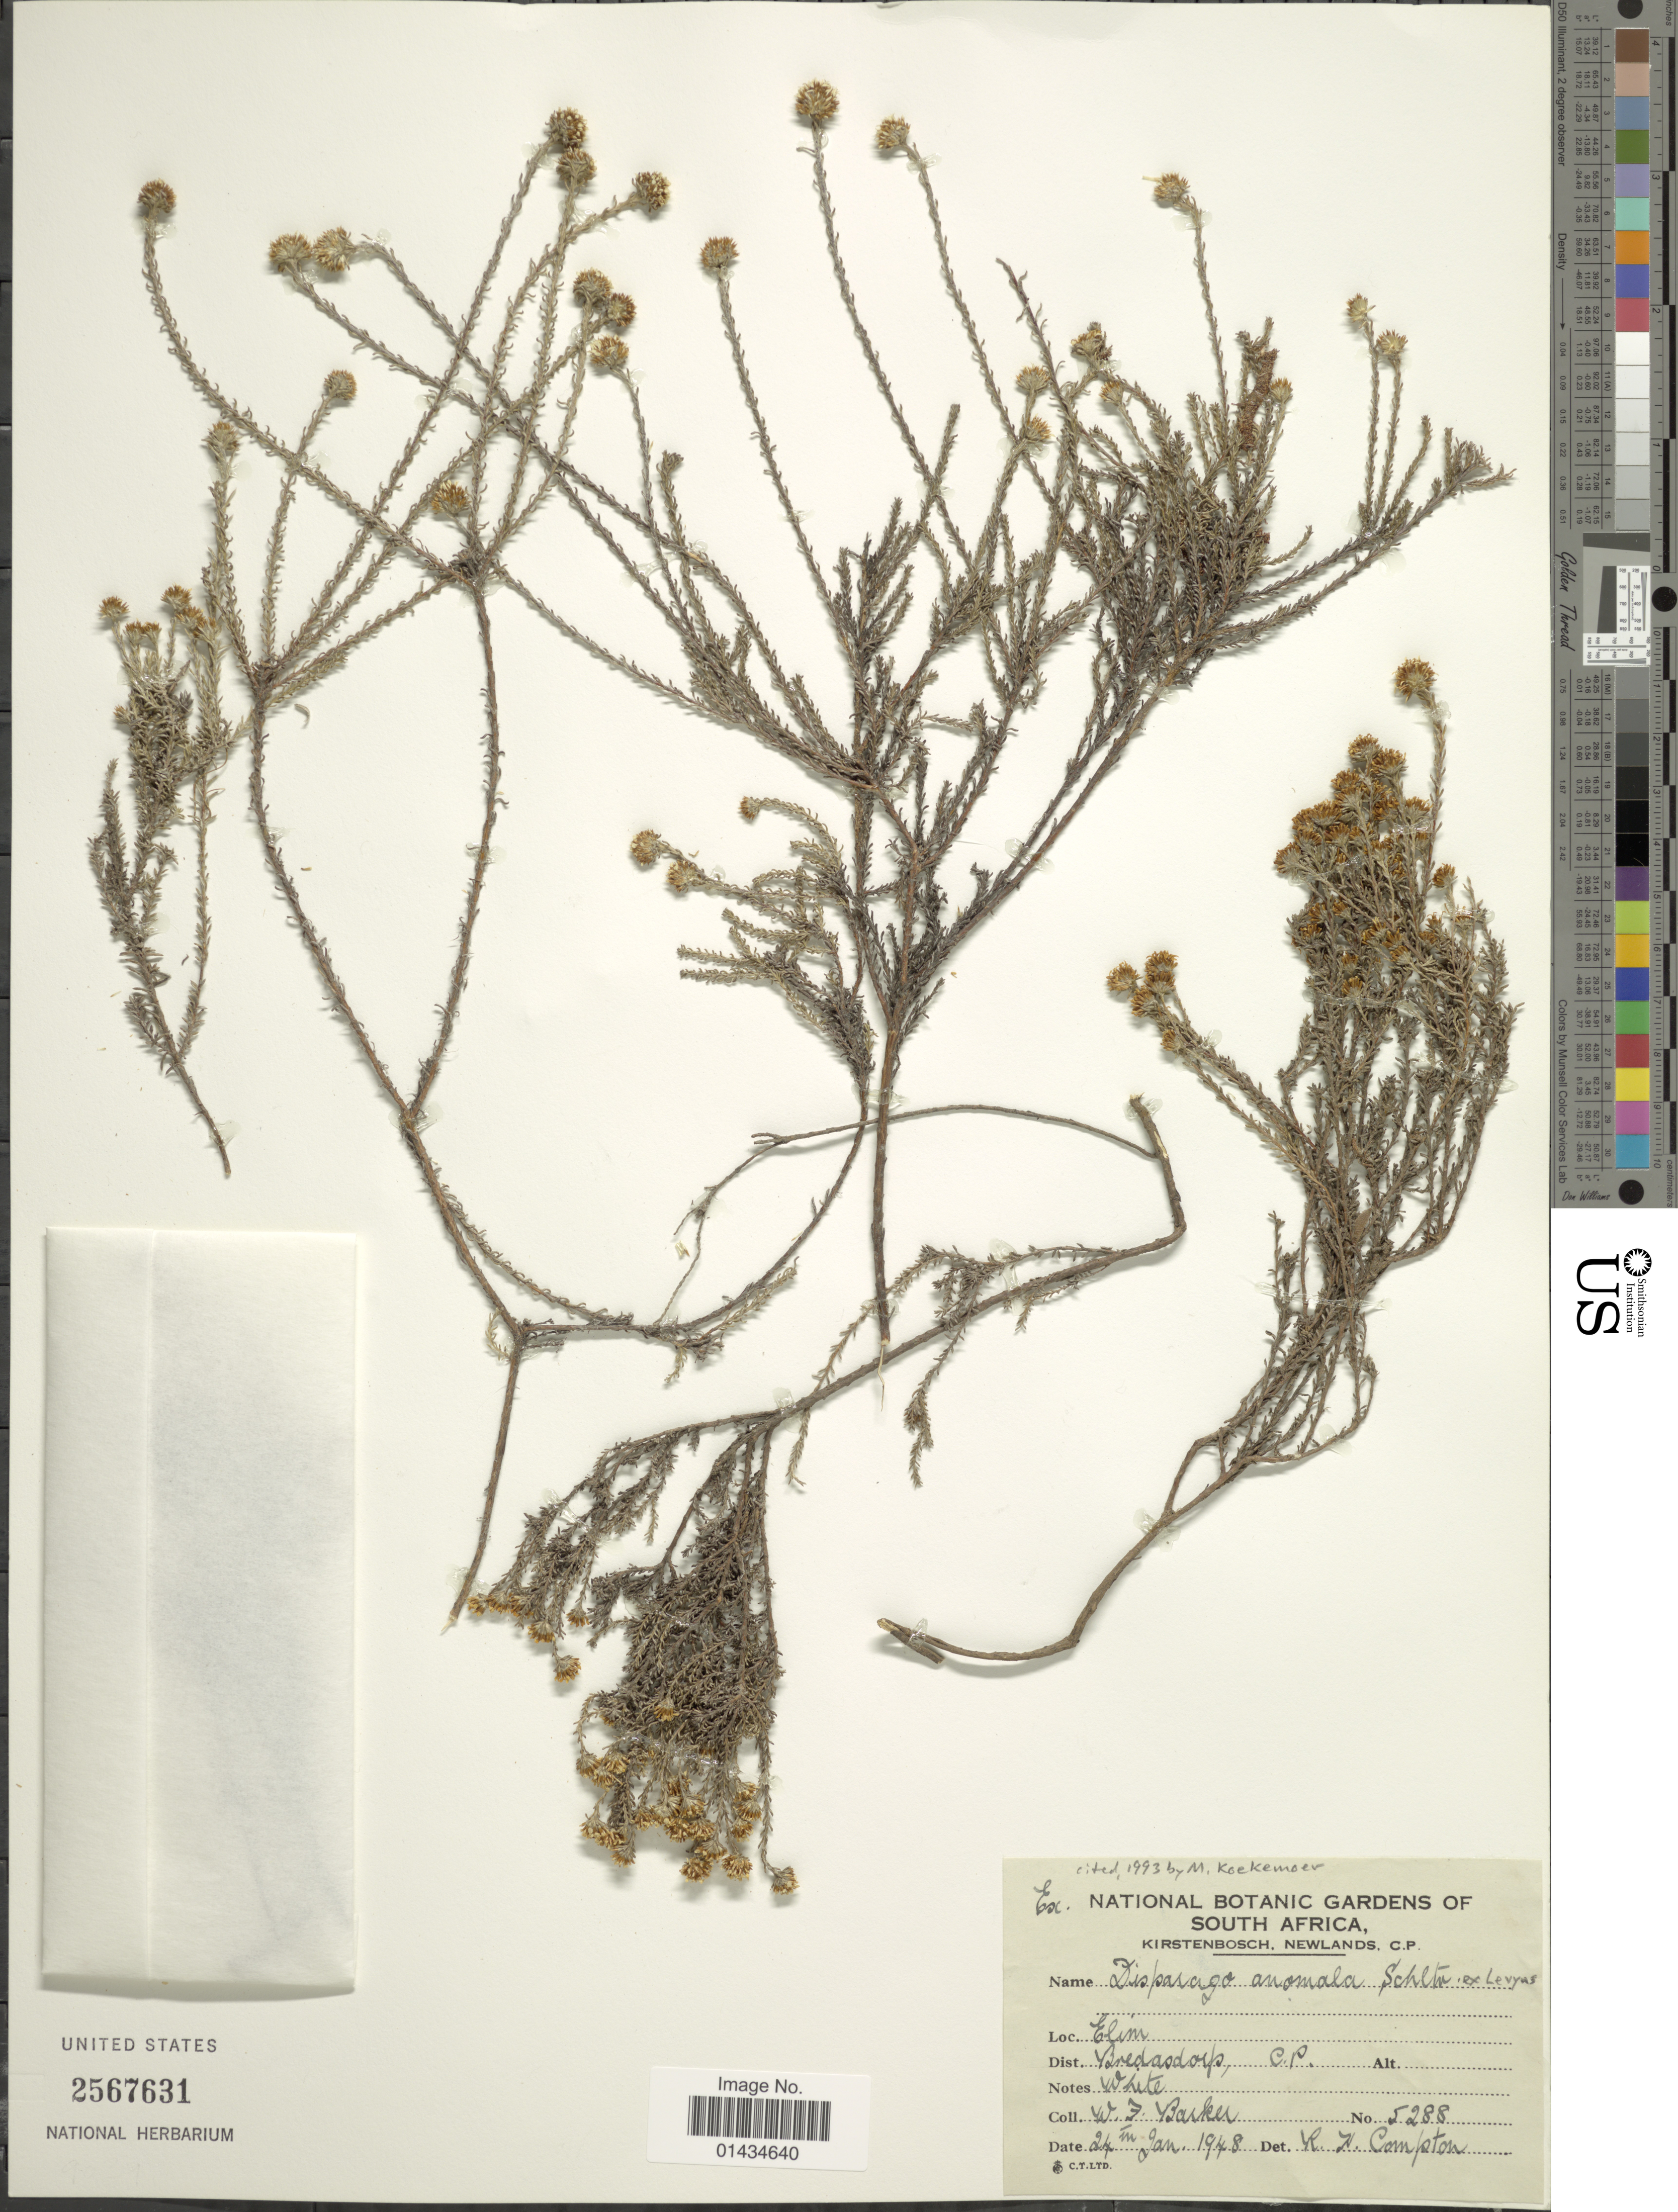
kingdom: Plantae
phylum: Tracheophyta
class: Magnoliopsida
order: Asterales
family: Asteraceae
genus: Disparago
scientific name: Disparago anomala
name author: Schltr. ex Levyns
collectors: W. F. Barker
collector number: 5288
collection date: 1948-01-24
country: South Africa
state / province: Western Cape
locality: Bredasdorp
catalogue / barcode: US 2567631